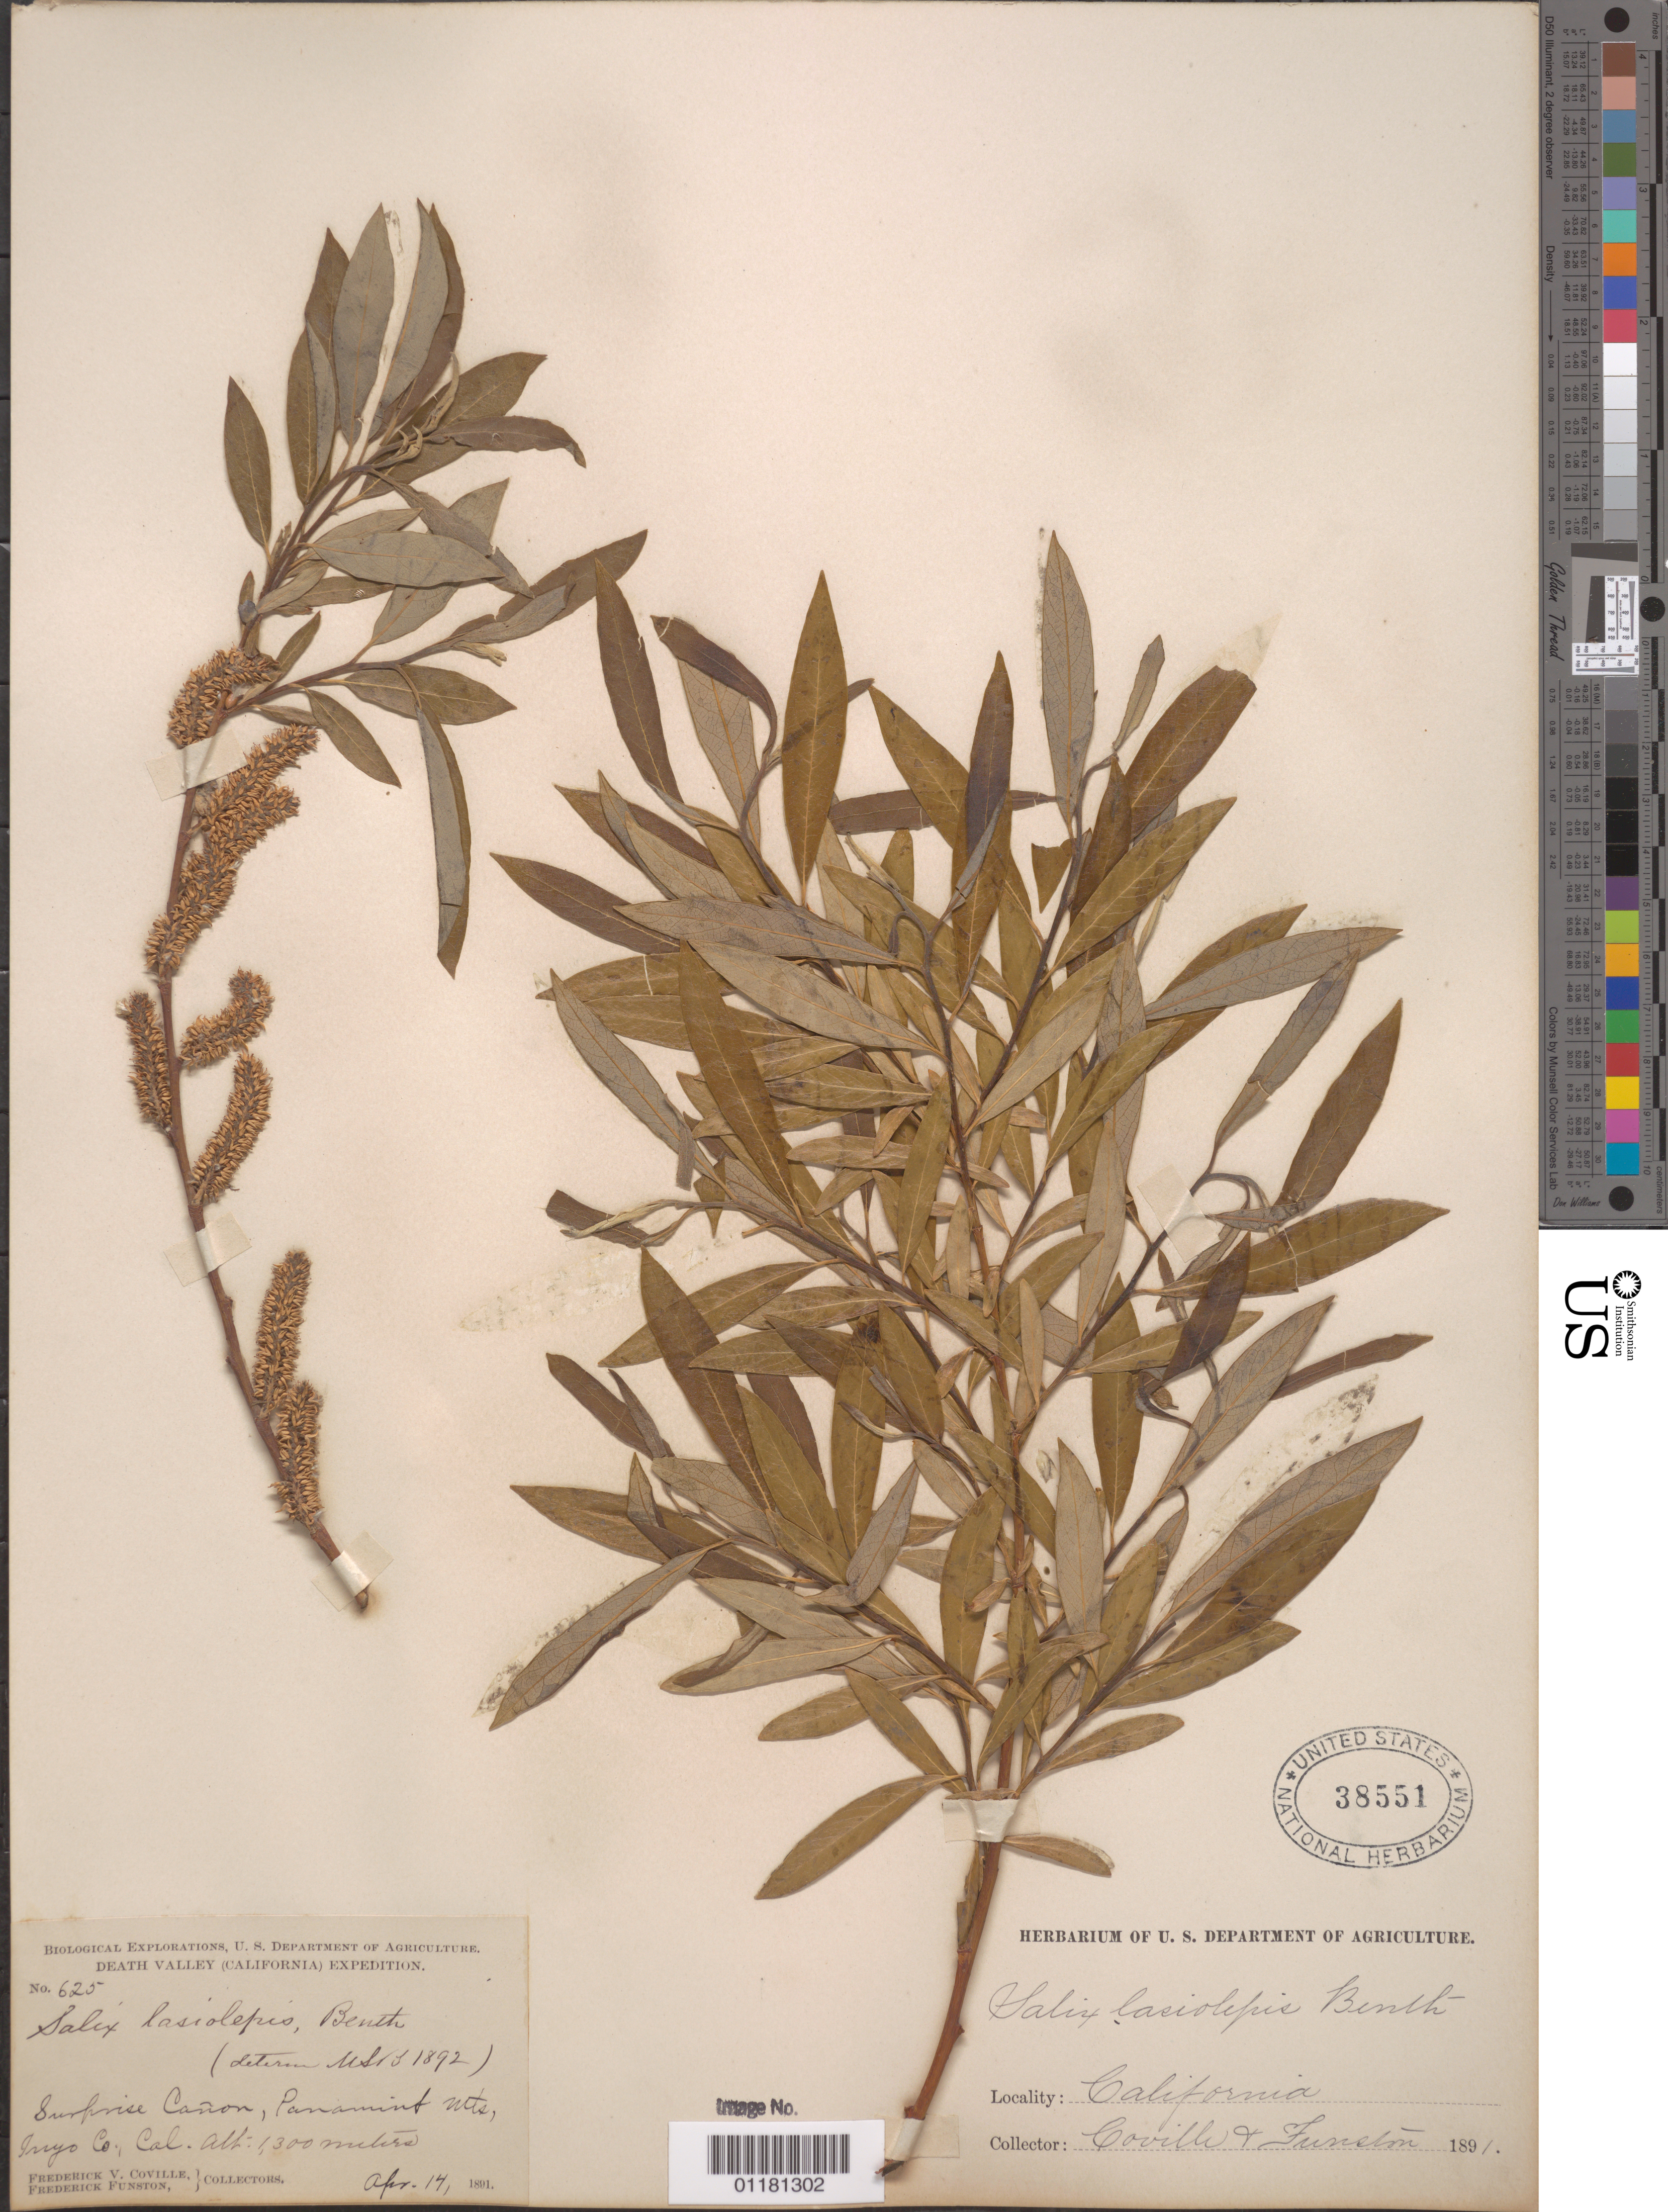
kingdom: Plantae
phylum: Tracheophyta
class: Magnoliopsida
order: Malpighiales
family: Salicaceae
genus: Salix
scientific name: Salix lasiolepis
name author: Benth.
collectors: F. V. Coville & F. Funston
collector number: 625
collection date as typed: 14 Apr 1891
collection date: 1891-04-14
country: United States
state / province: California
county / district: Inyo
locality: Panamint Mts., Surprise Canyon.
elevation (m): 1300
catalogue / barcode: US 38551